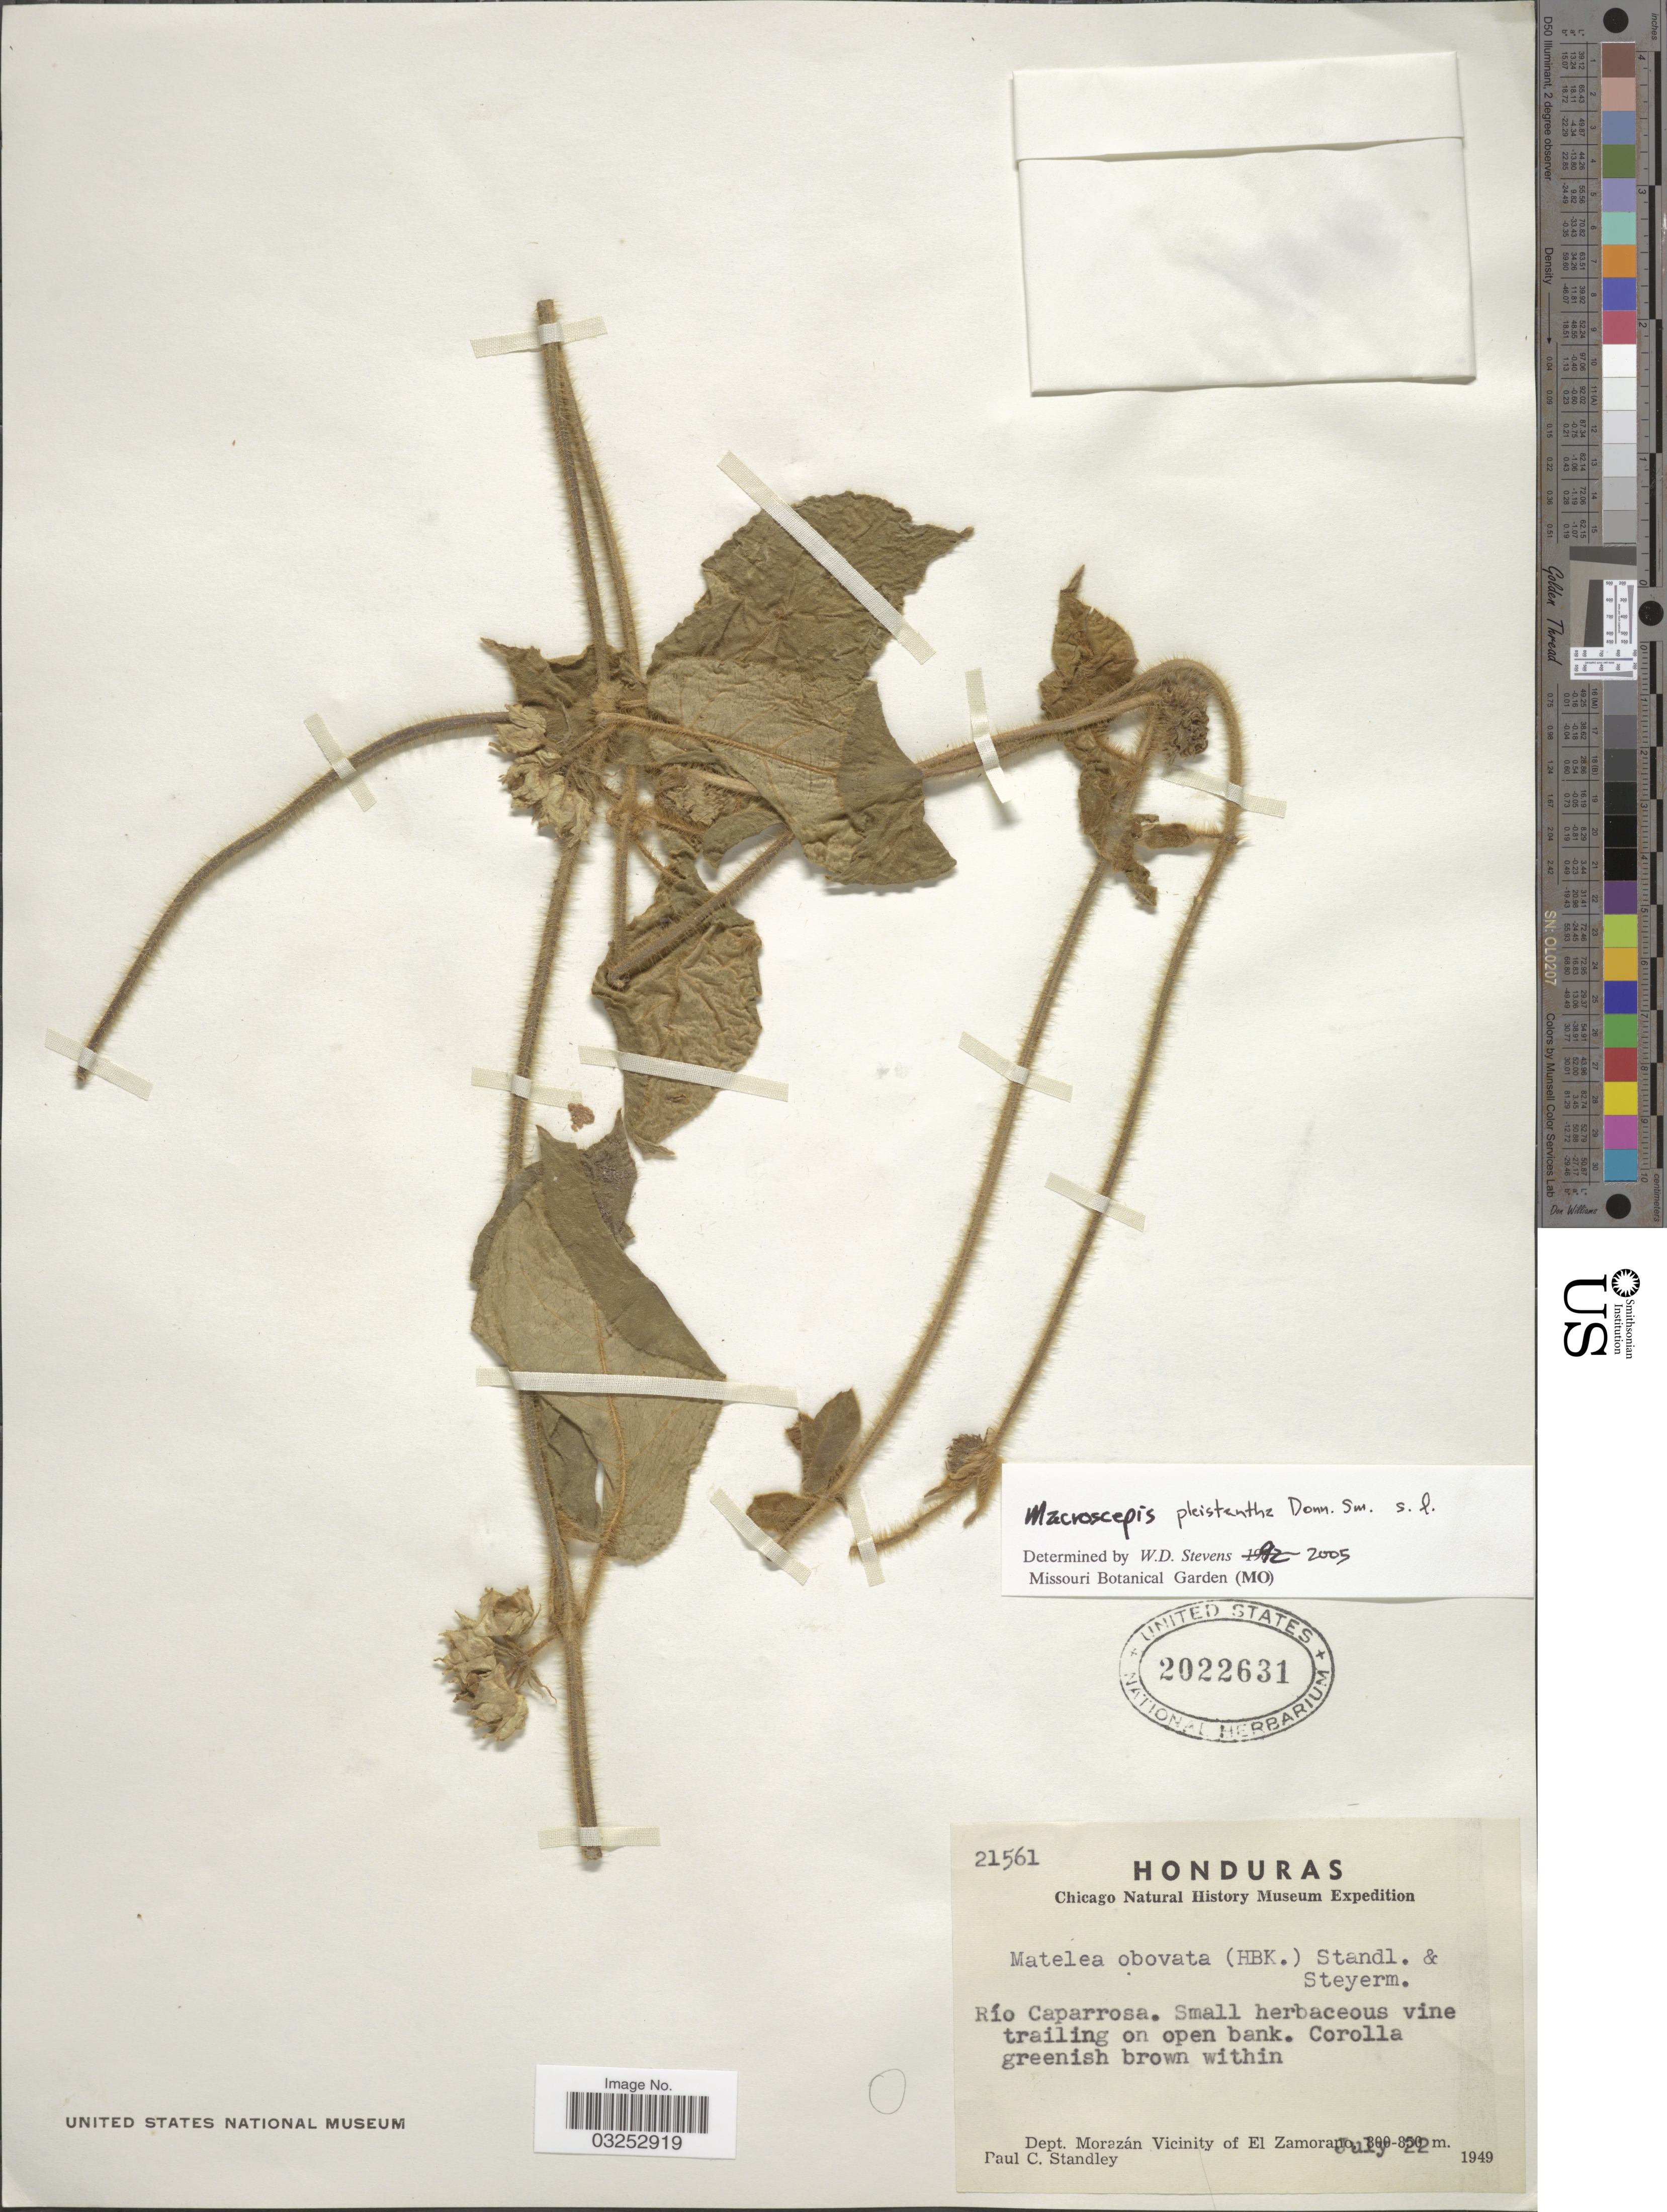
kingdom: Plantae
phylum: Tracheophyta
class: Magnoliopsida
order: Gentianales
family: Apocynaceae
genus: Macroscepis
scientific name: Macroscepis pleistantha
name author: Donn. Sm.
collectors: P. C. Standley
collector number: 21561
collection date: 1949-07-22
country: Honduras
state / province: Fco. Morazán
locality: Río Caparrosa, Dept. Morazán Vicinity of El Zamorano.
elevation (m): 800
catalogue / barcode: US 2022631